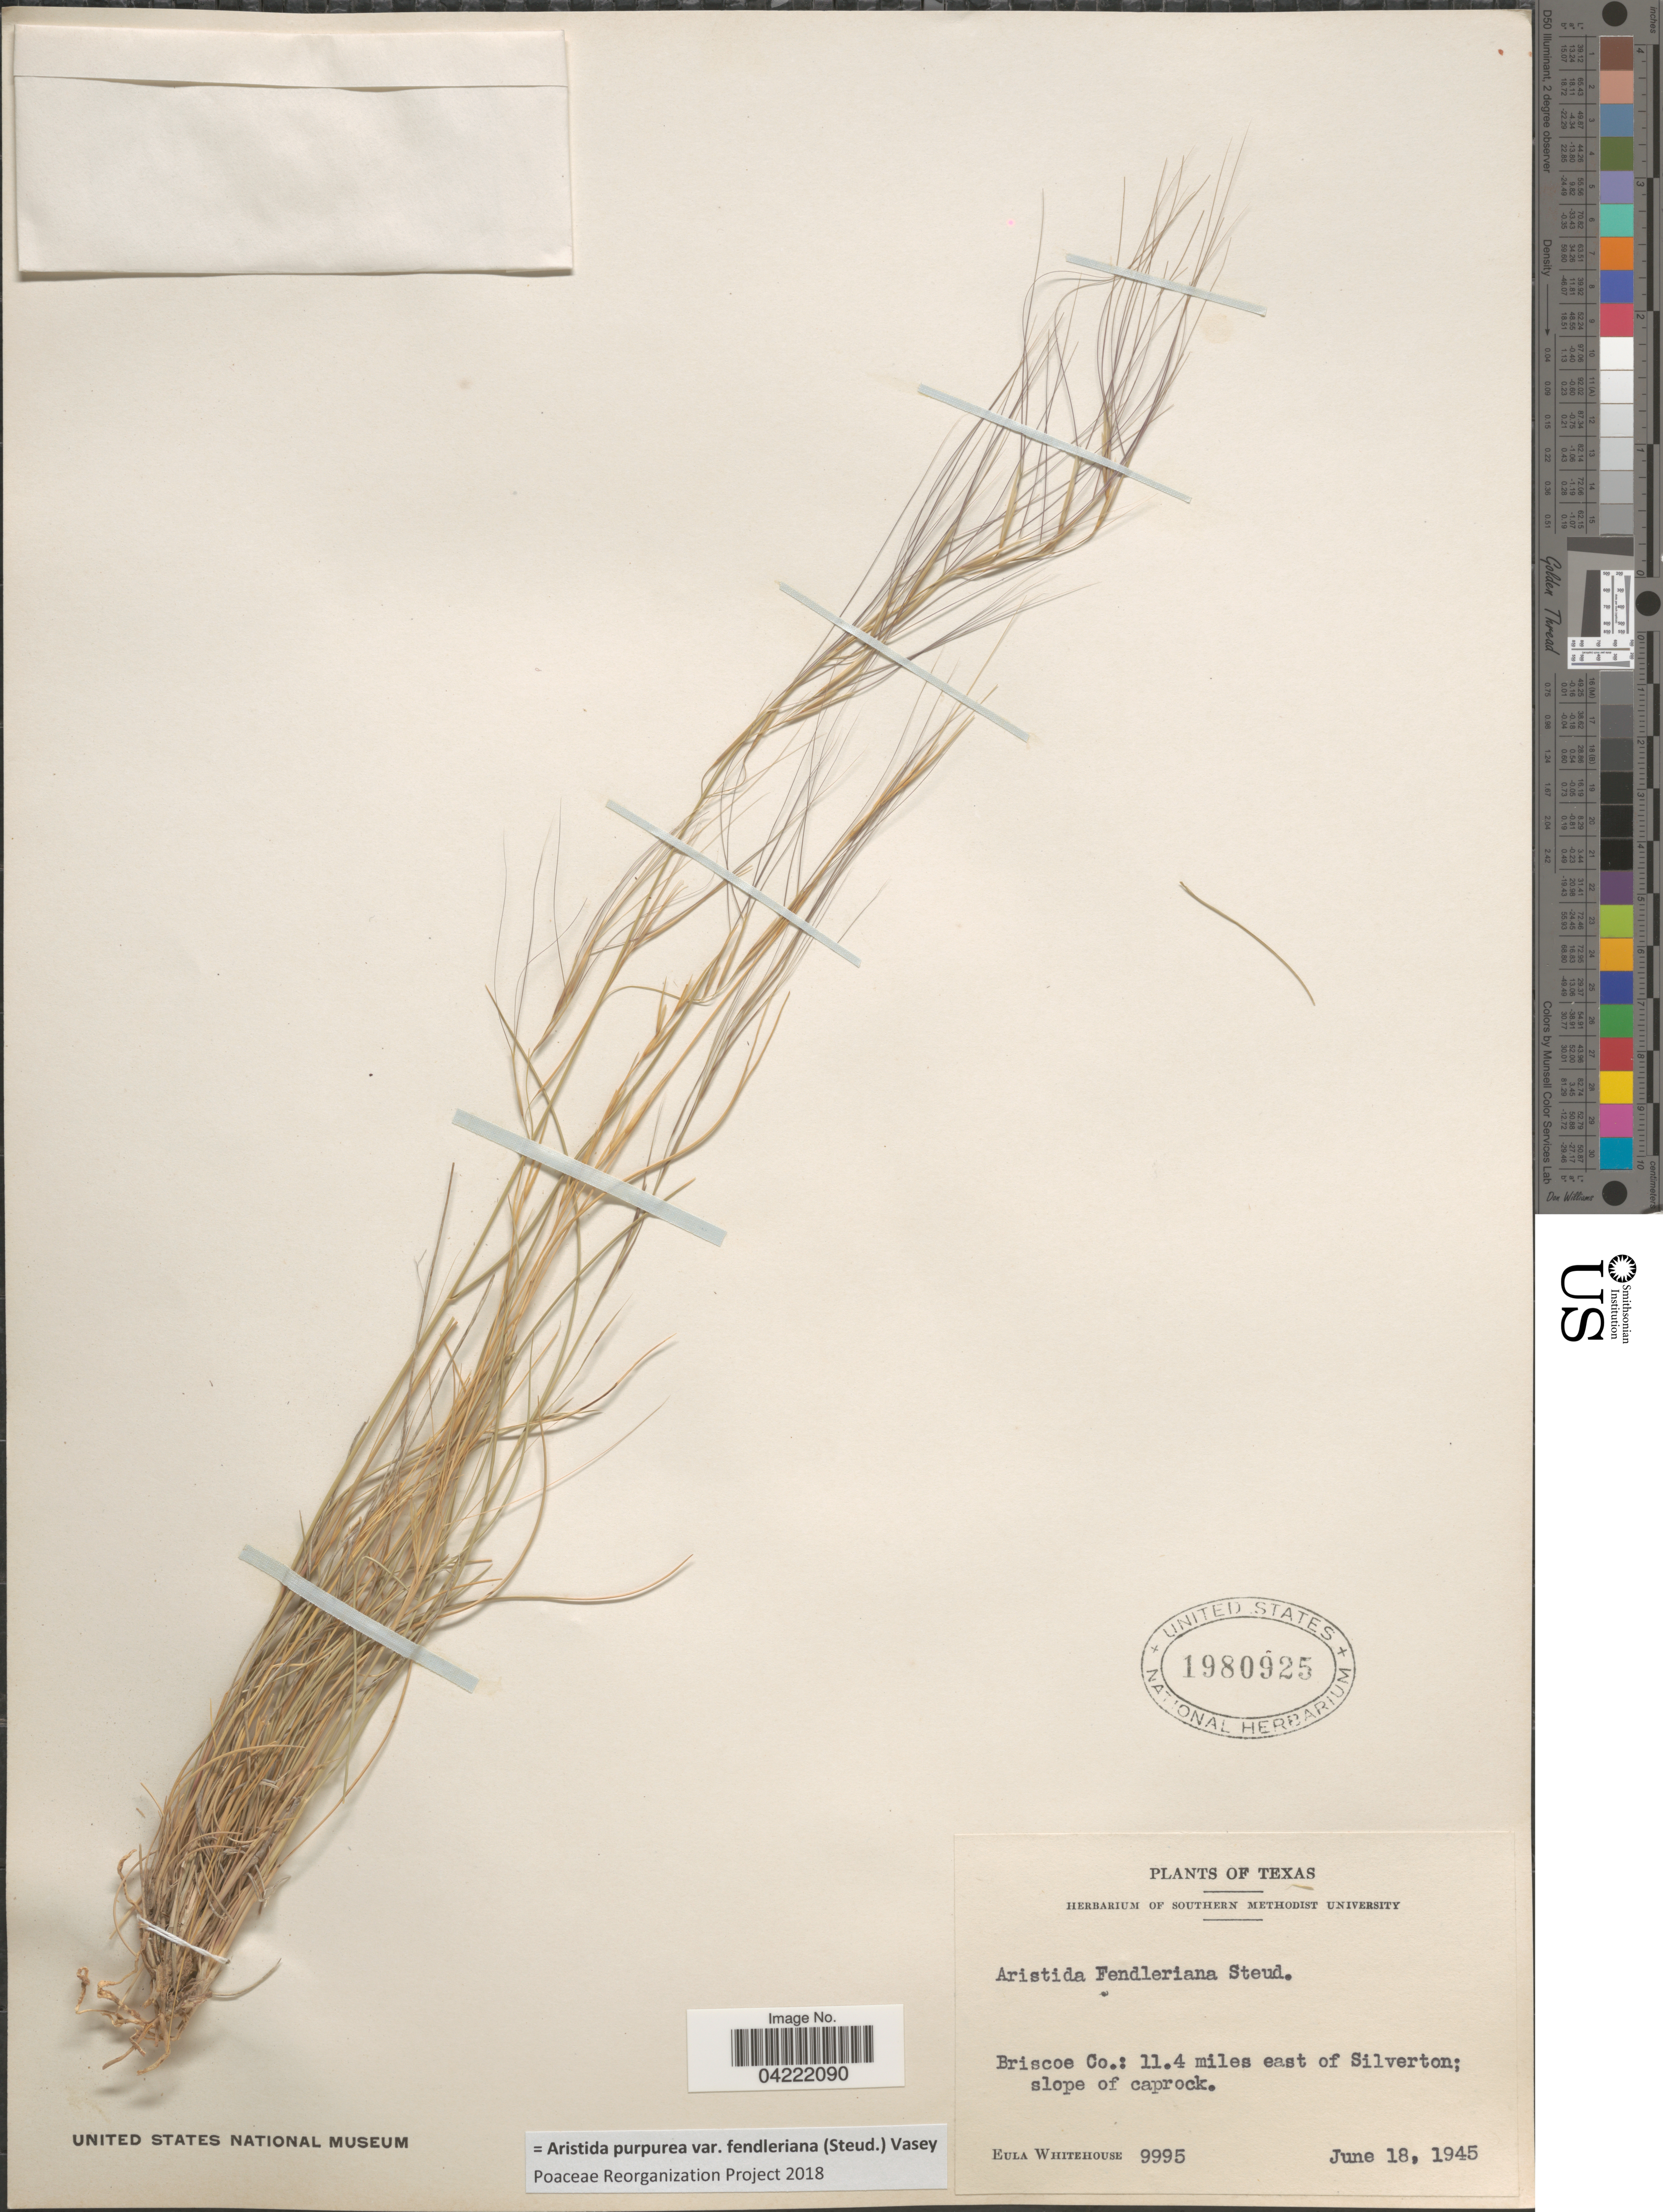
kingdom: Plantae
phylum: Tracheophyta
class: Liliopsida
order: Poales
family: Poaceae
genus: Aristida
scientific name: Aristida purpurea var. fendleriana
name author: (Steud.) Vasey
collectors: E. Whitehouse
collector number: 9995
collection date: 1945-06-18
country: United States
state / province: Texas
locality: Briscoe Co.: 11.4 miles east of Silverton; slope of caprock.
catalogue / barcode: US 1980925